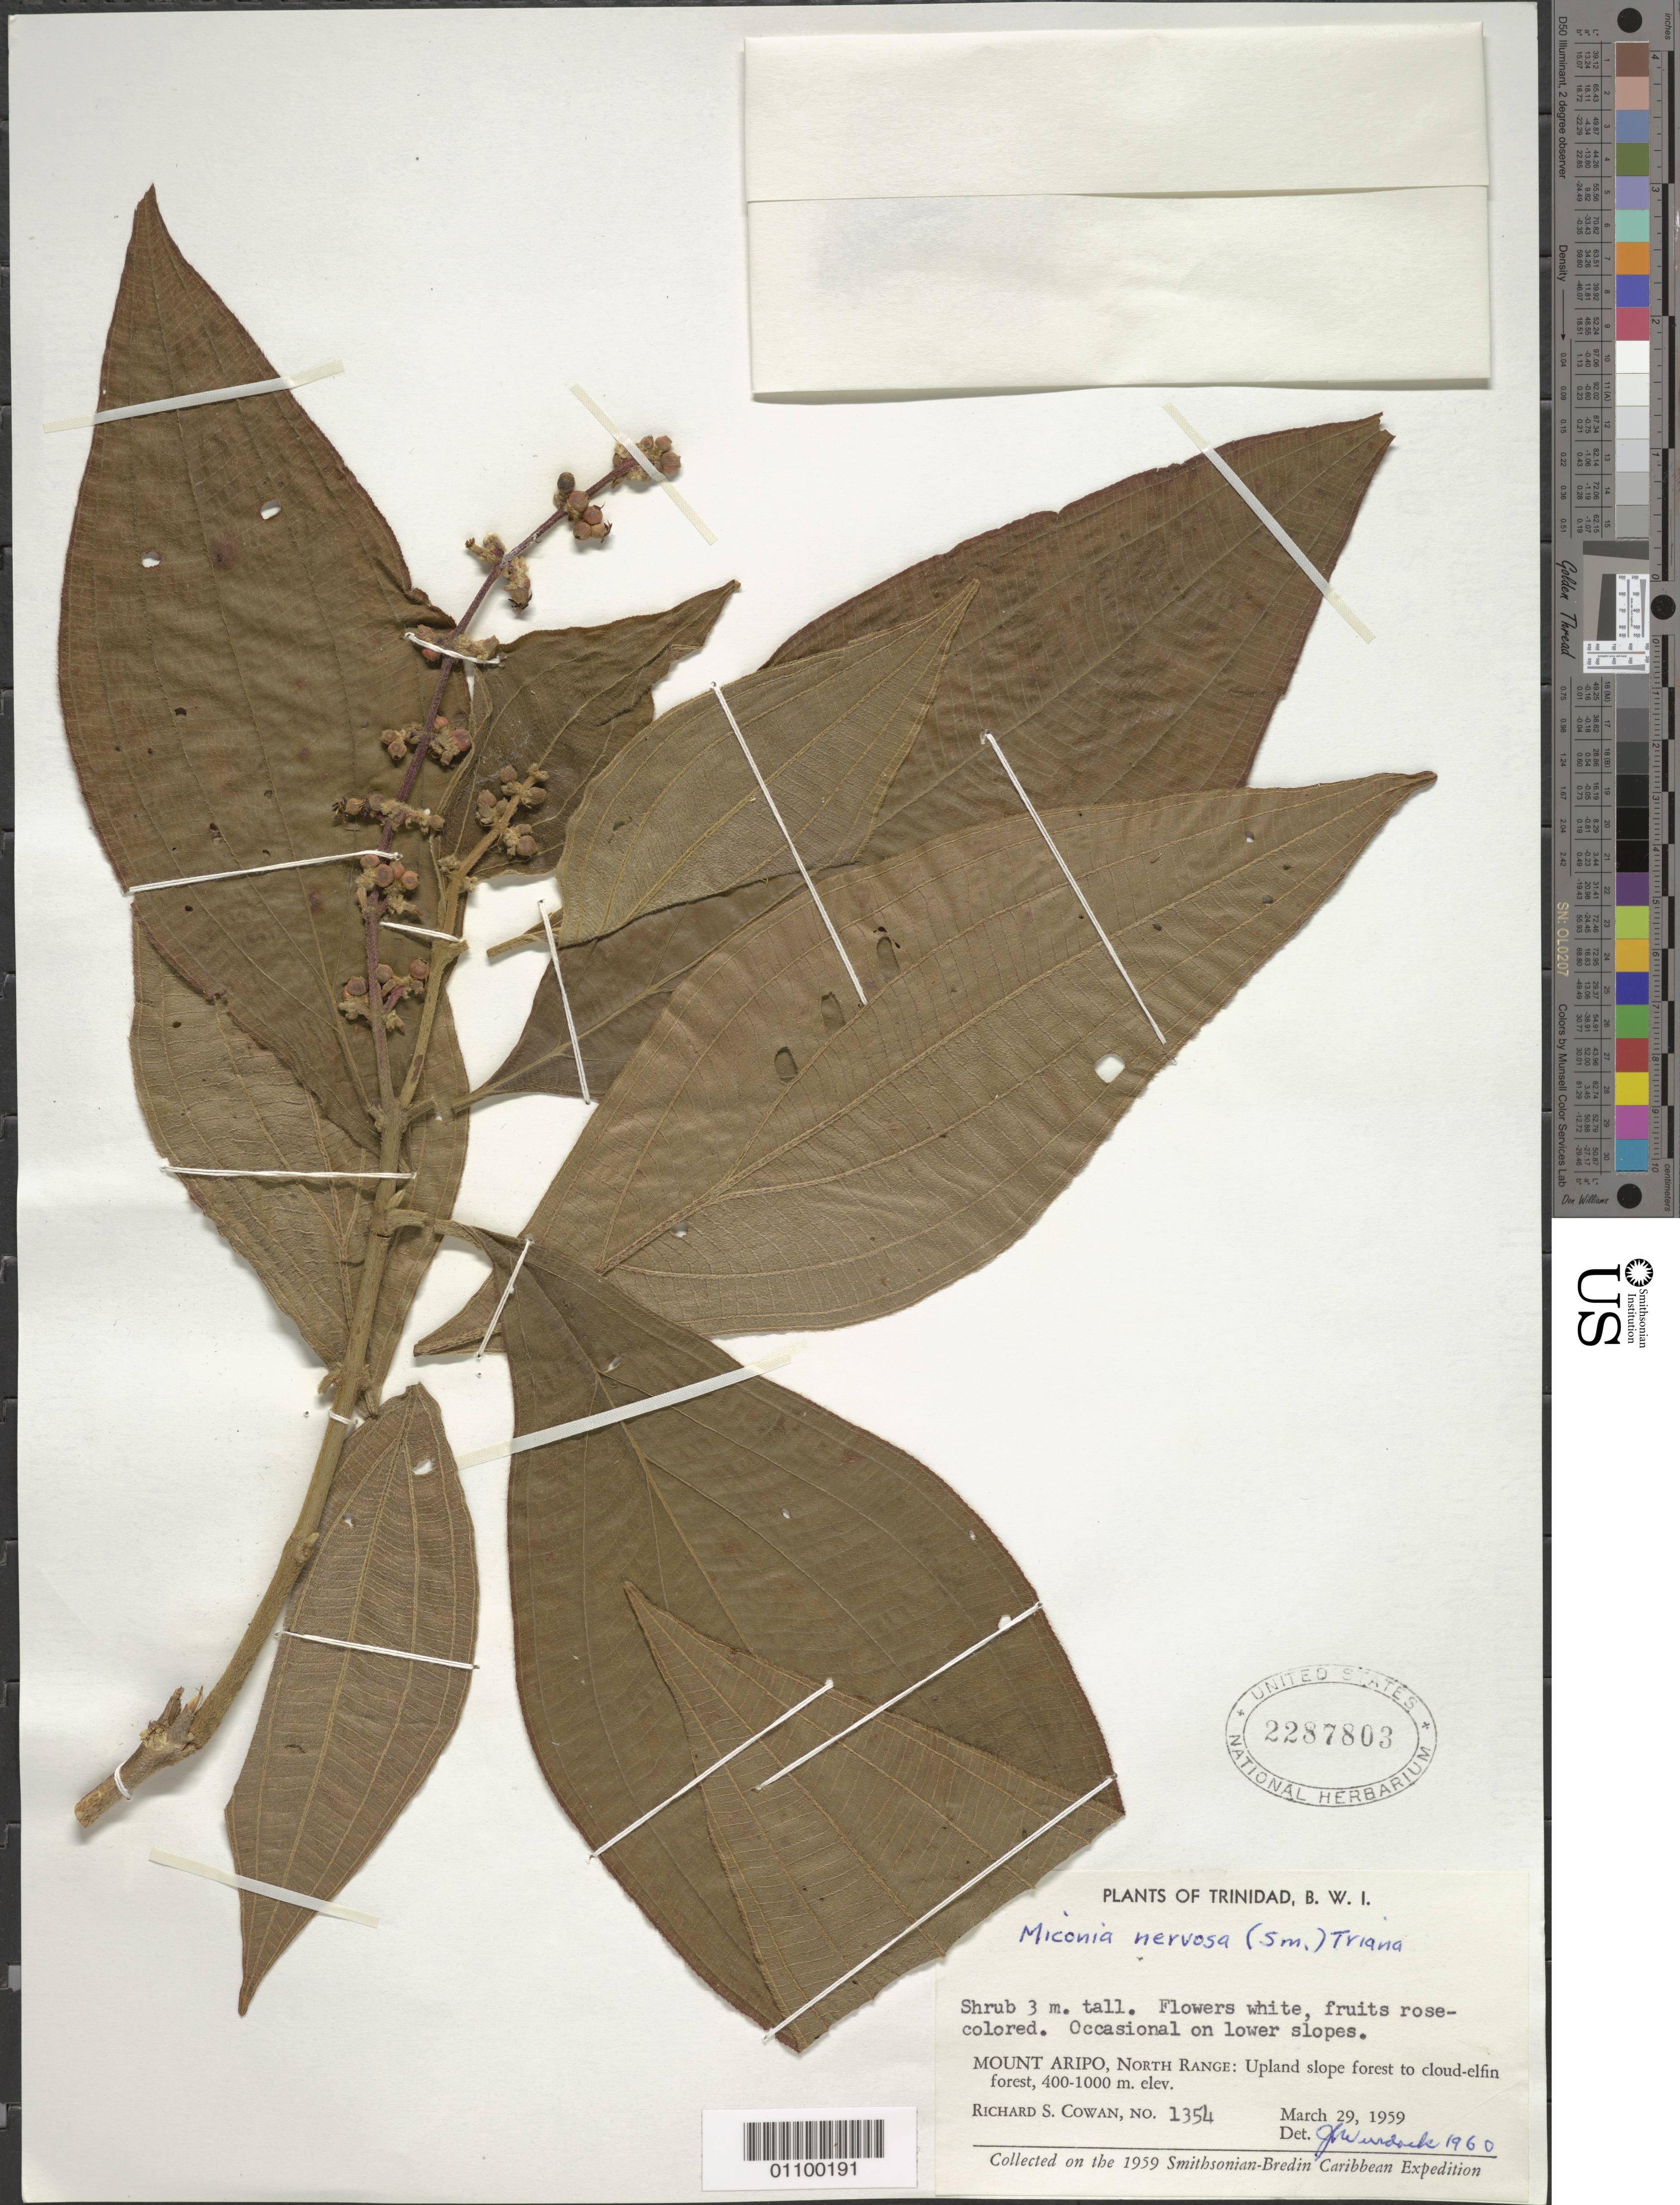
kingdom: Plantae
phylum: Tracheophyta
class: Magnoliopsida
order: Myrtales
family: Melastomataceae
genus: Miconia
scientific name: Miconia nervosa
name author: (Sm.) Triana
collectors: R. S. Cowan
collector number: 1354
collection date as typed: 29 Mar 1959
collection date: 1959-03-29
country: Trinidad and Tobago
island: Trinidad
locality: Mount Aripo, N Range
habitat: upland slope forest to cloud-elfin forest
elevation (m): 400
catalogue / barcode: US 2287803